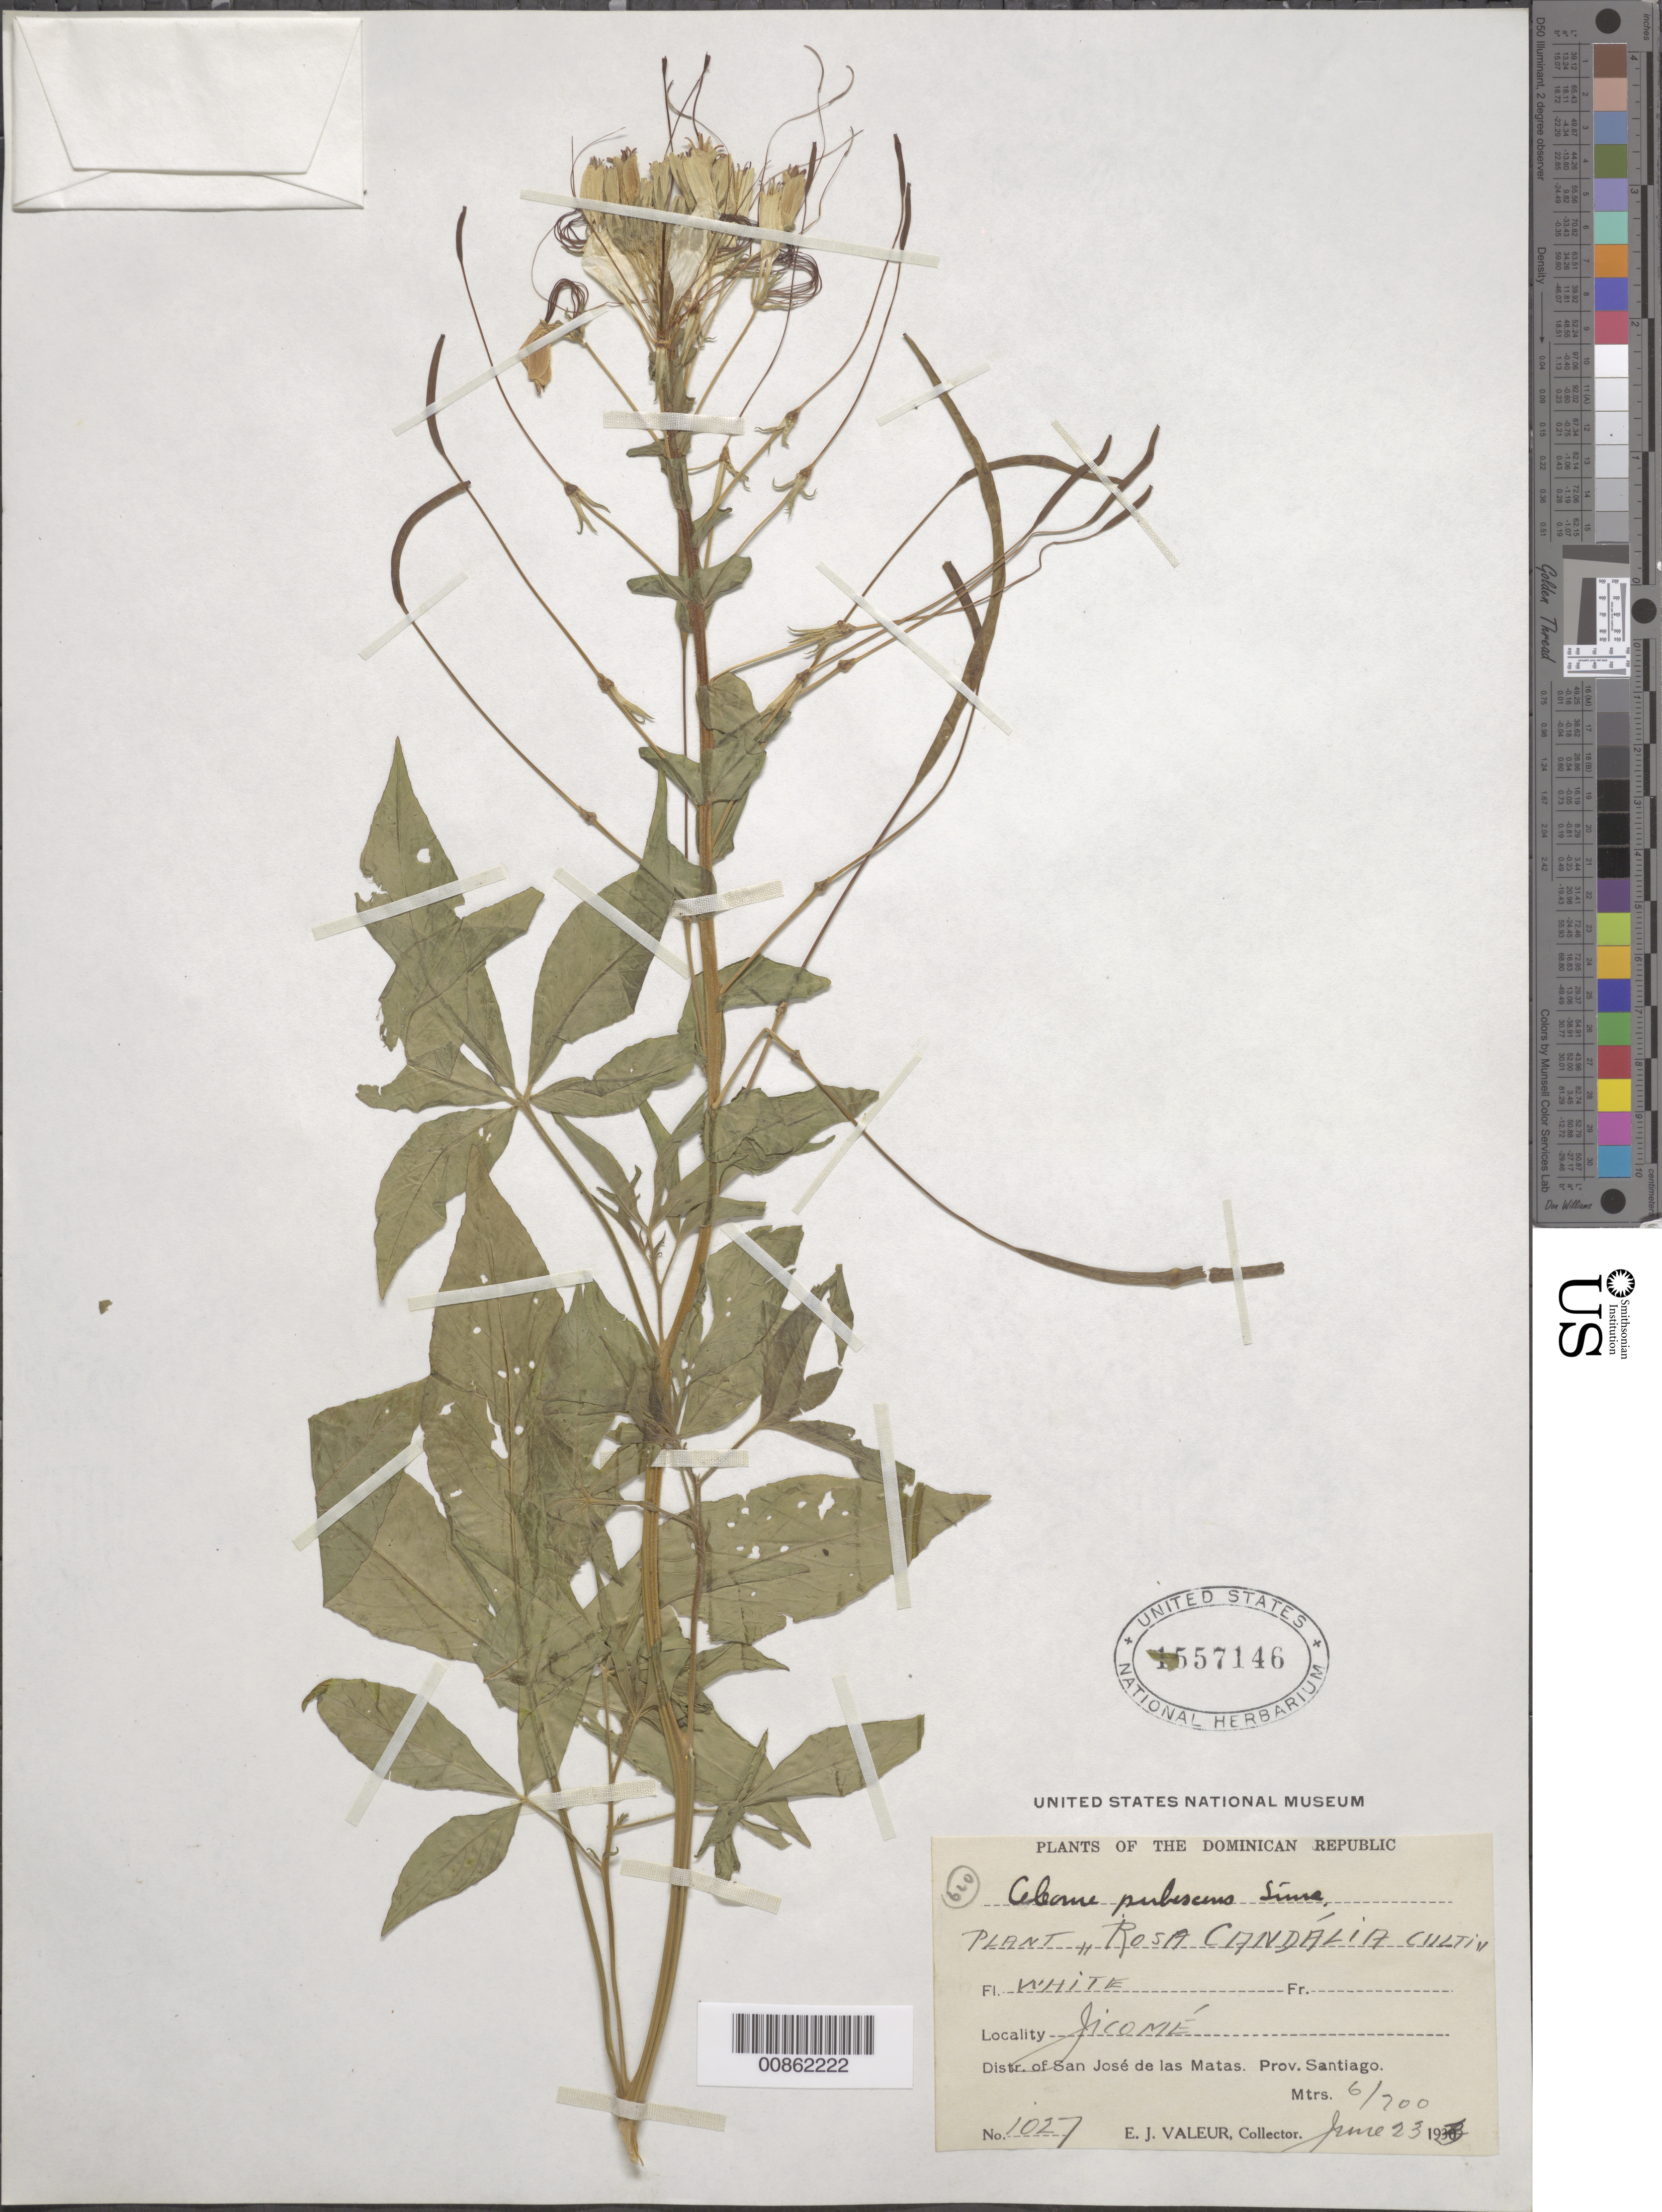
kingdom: Plantae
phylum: Tracheophyta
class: Magnoliopsida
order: Brassicales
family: Cleomaceae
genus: Tarenaya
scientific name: Tarenaya spinosa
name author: (Jacq.) Raf.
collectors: E. Valeur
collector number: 1027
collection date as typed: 23 Jun 1933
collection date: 1933-06-23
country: Dominican Republic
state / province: Santiago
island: Hispaniola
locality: Jicomé. Distr. of San José de las Matas.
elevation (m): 600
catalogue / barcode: US 1557146